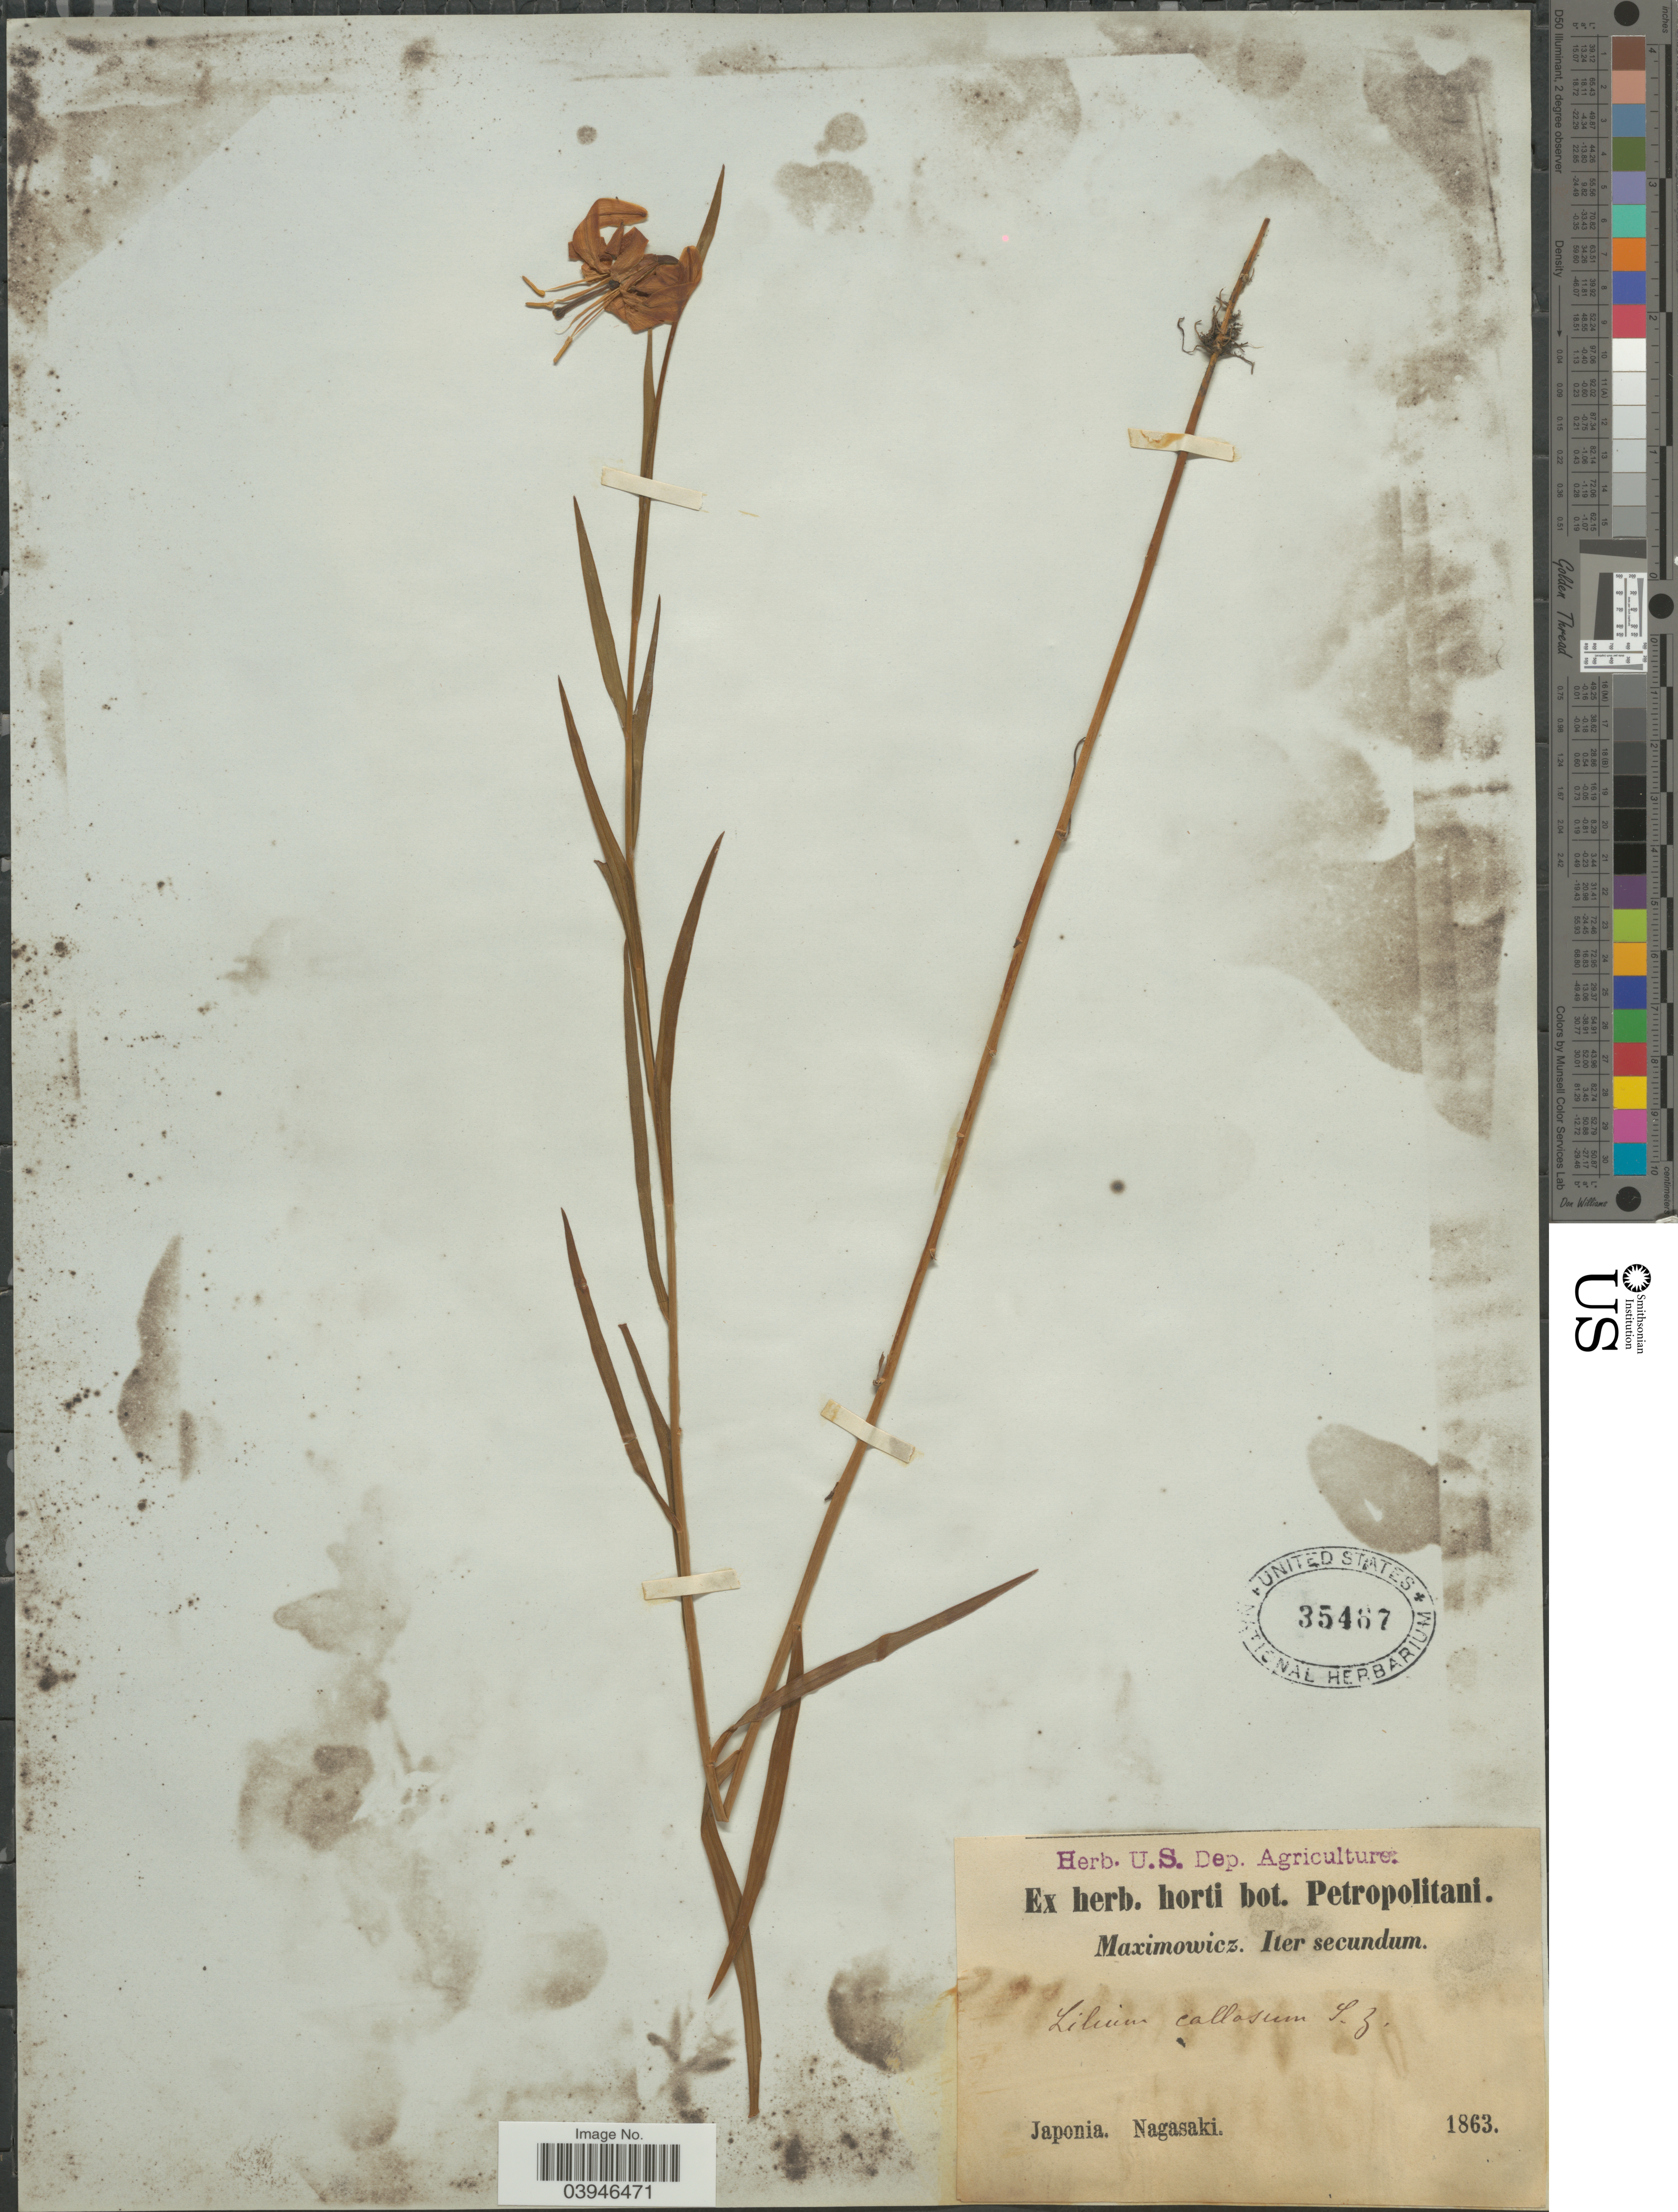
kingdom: Plantae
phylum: Tracheophyta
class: Liliopsida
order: Liliales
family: Liliaceae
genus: Lilium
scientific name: Lilium callosum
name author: Siebold & Zucc.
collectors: Maximowicz, --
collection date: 1863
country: Japan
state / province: Nagasaki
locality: Japonia. Nagasaki.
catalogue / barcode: US 35467